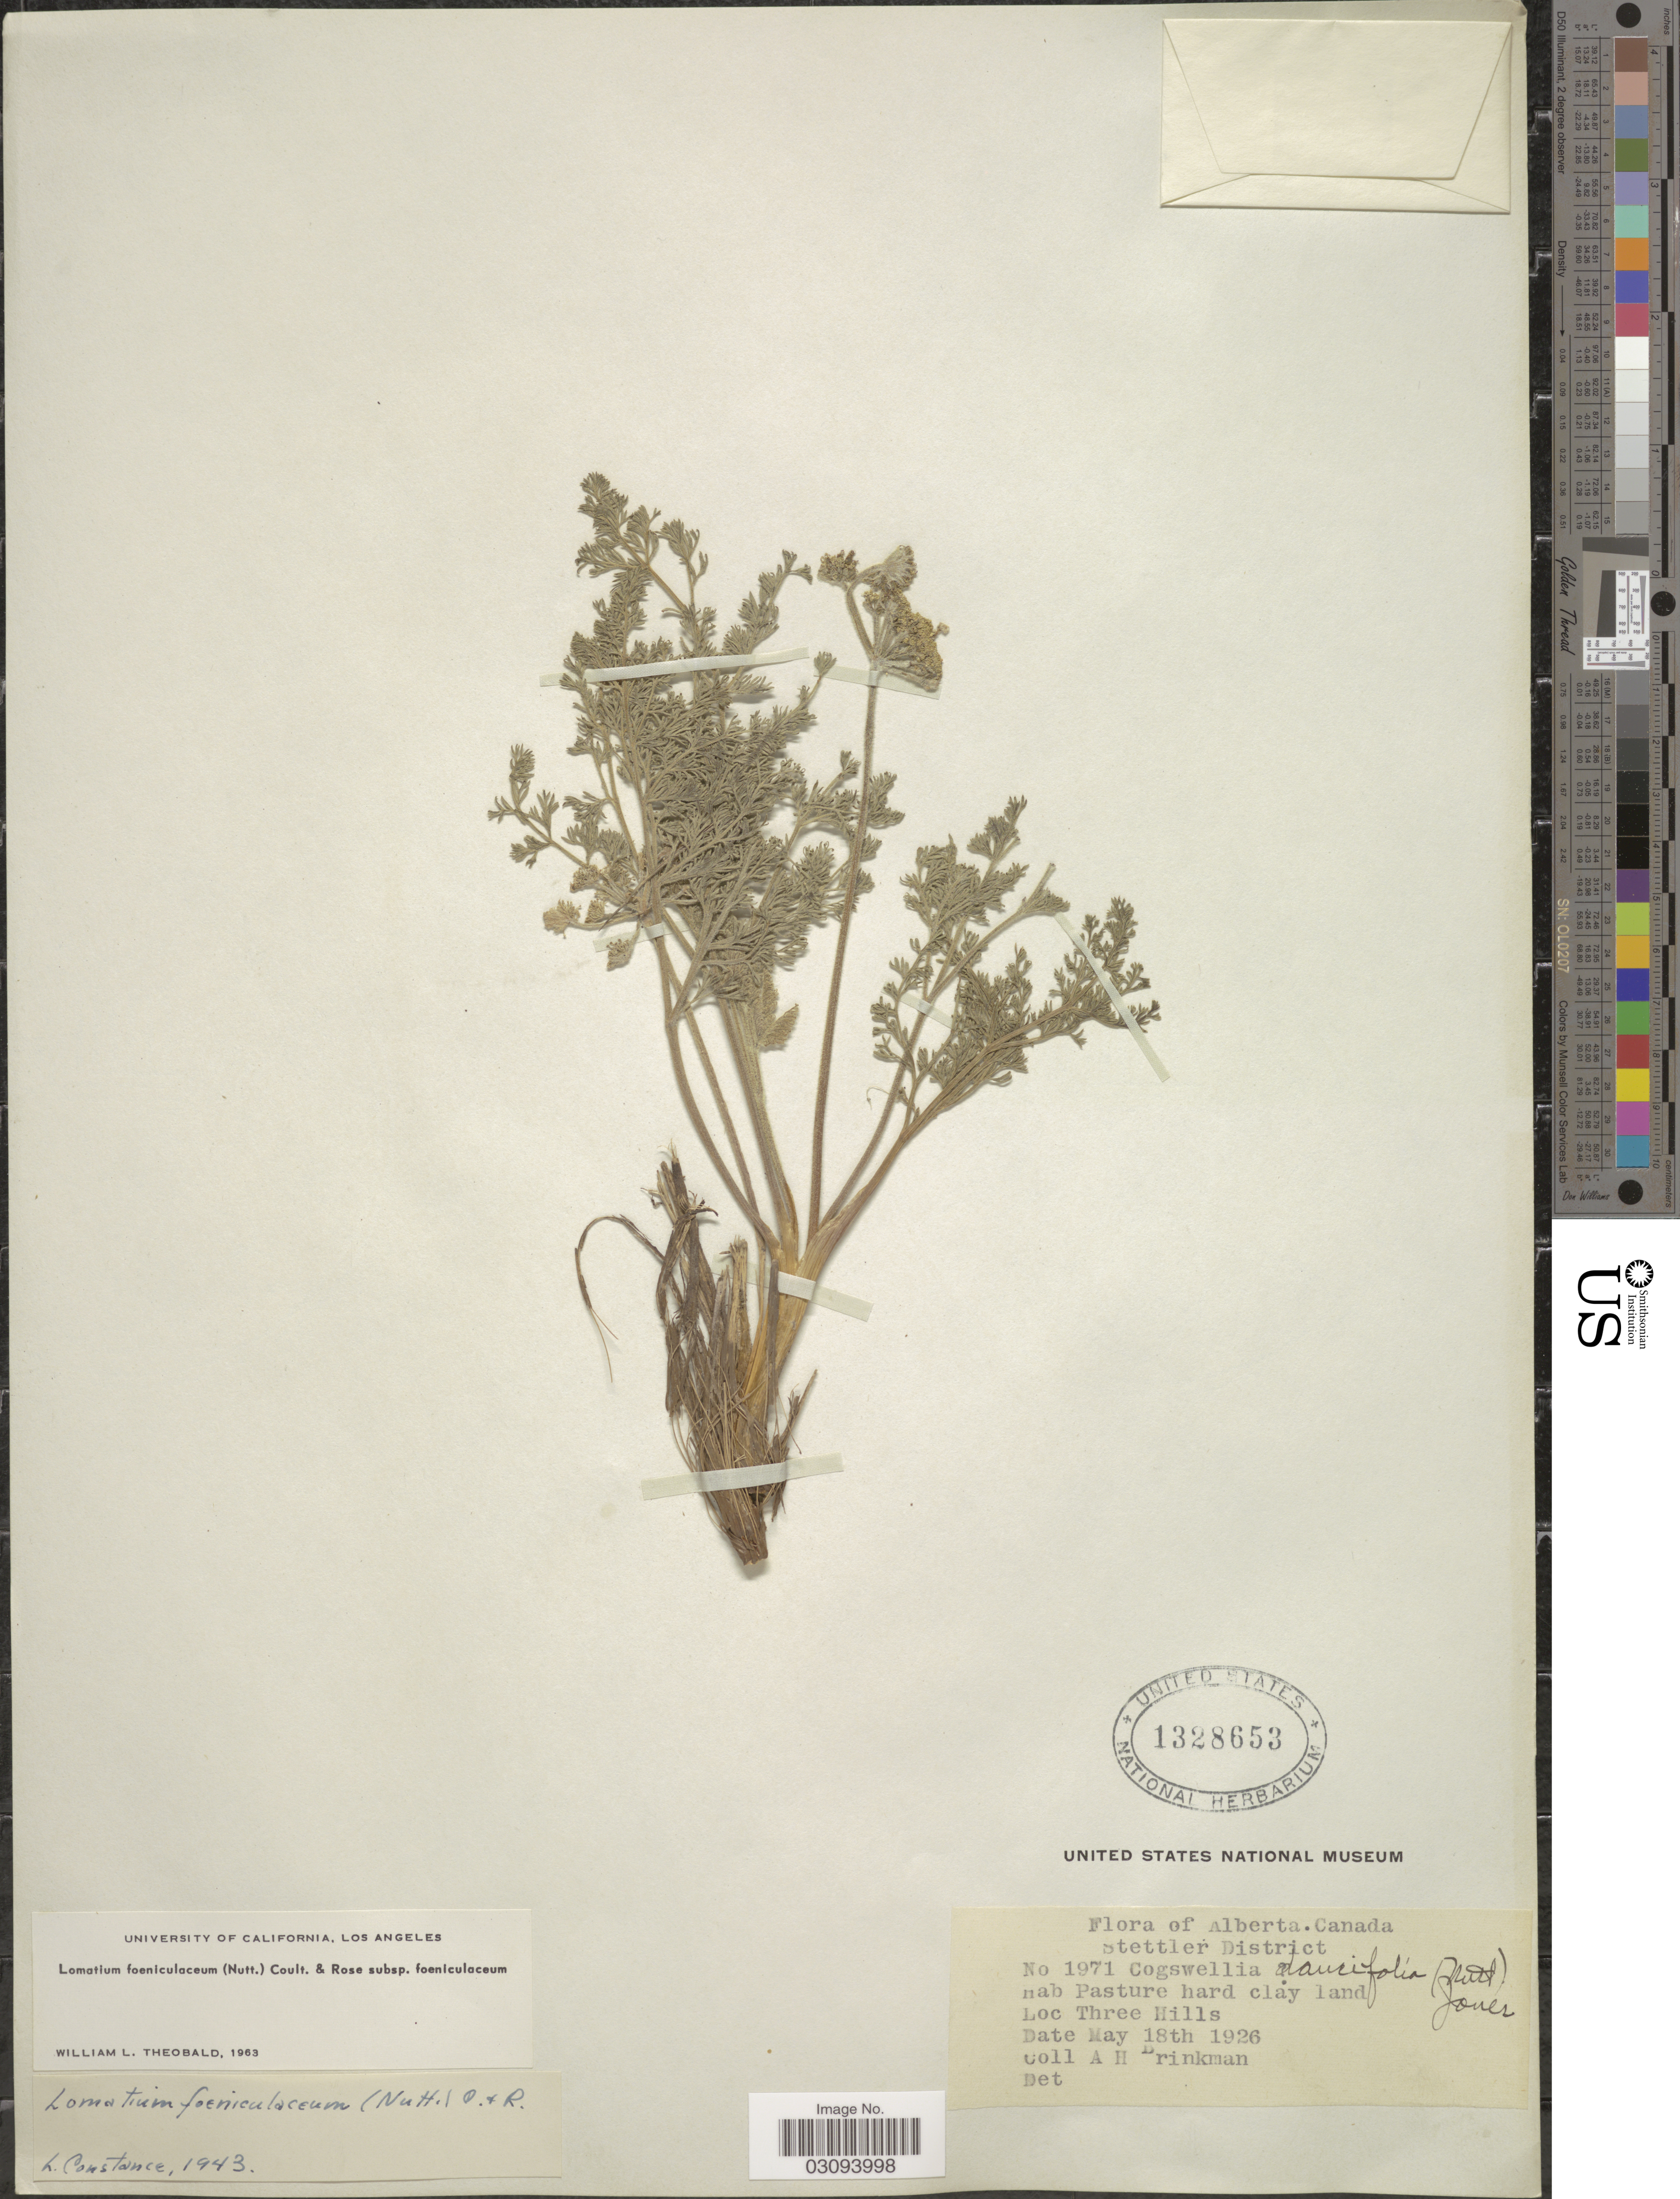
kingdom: Plantae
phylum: Tracheophyta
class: Magnoliopsida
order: Apiales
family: Apiaceae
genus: Lomatium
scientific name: Lomatium foeniculaceum subsp. foeniculaceum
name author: (Nutt.) J.M. Coult. & Rose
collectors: A. Brinkman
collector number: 1971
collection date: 1926-05-18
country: Canada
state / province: Alberta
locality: Stettler District. Three Hills.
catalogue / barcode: US 1328653